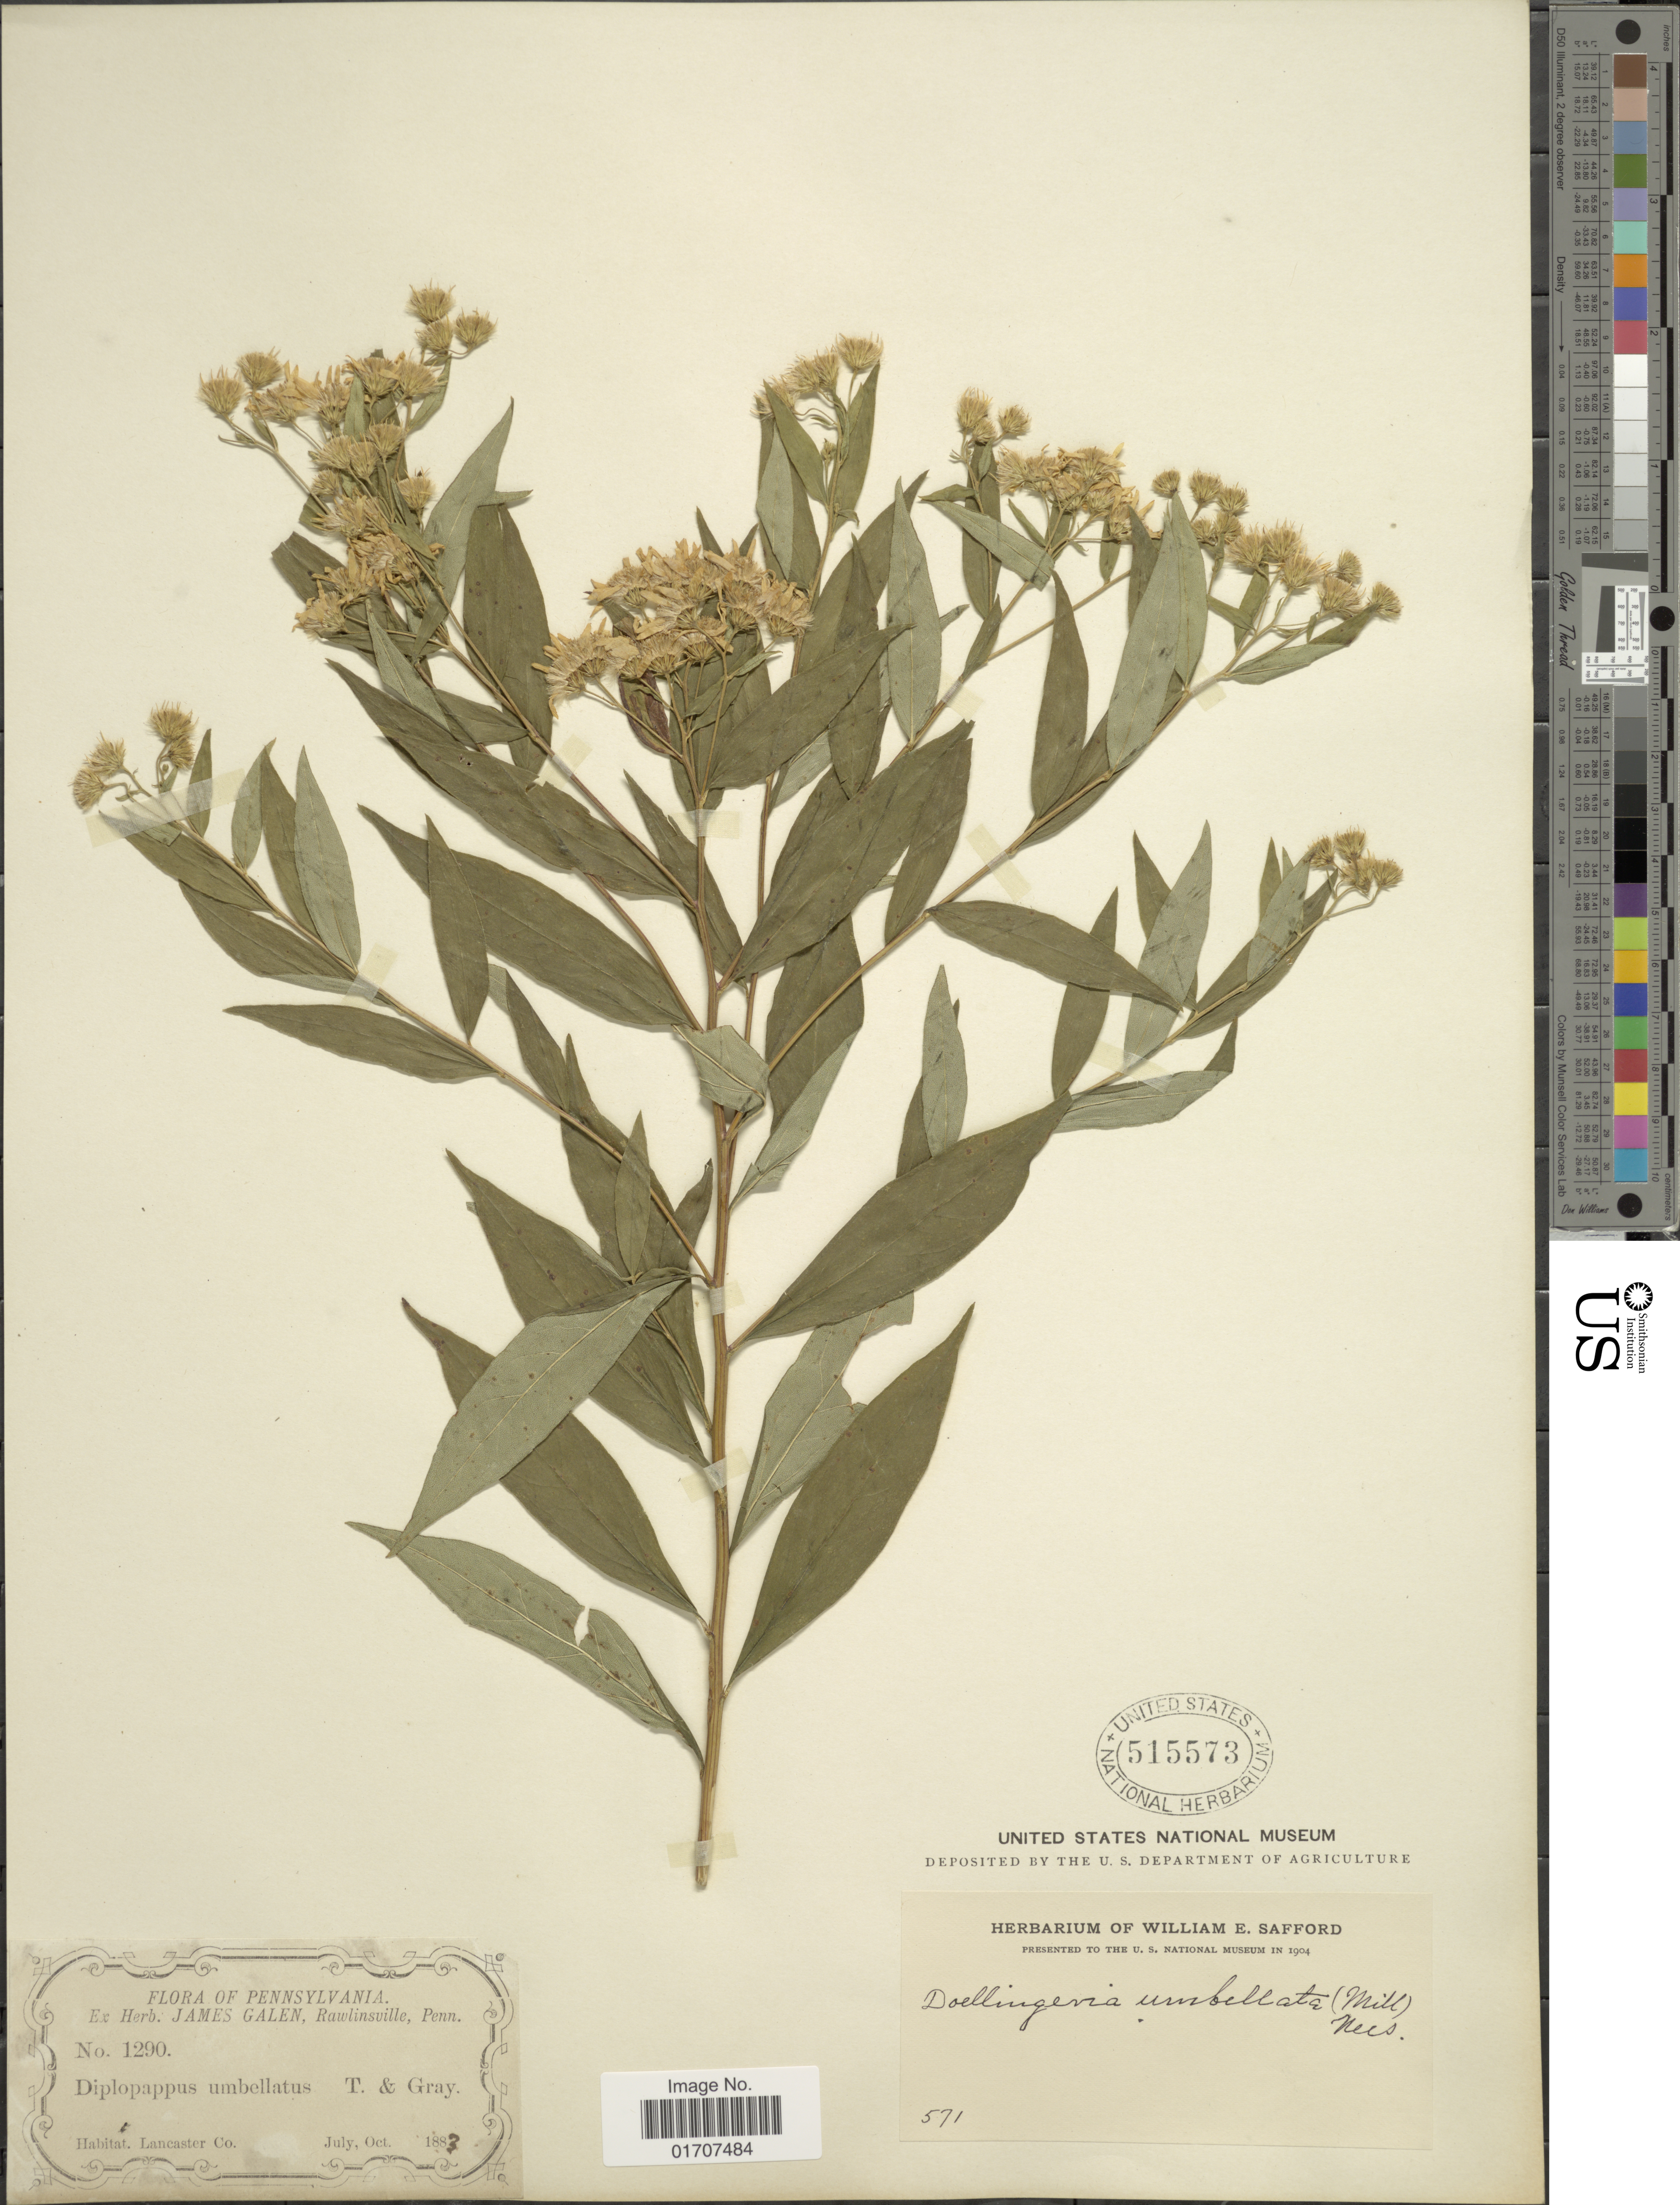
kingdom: Plantae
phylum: Tracheophyta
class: Magnoliopsida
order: Asterales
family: Asteraceae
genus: Doellingeria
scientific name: Doellingeria umbellata var. umbellata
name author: Nees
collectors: ex Herb. James Galen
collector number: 1290/571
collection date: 1883-07/1883-10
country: United States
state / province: Pennsylvania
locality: Lancaster Co.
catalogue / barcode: US 515573